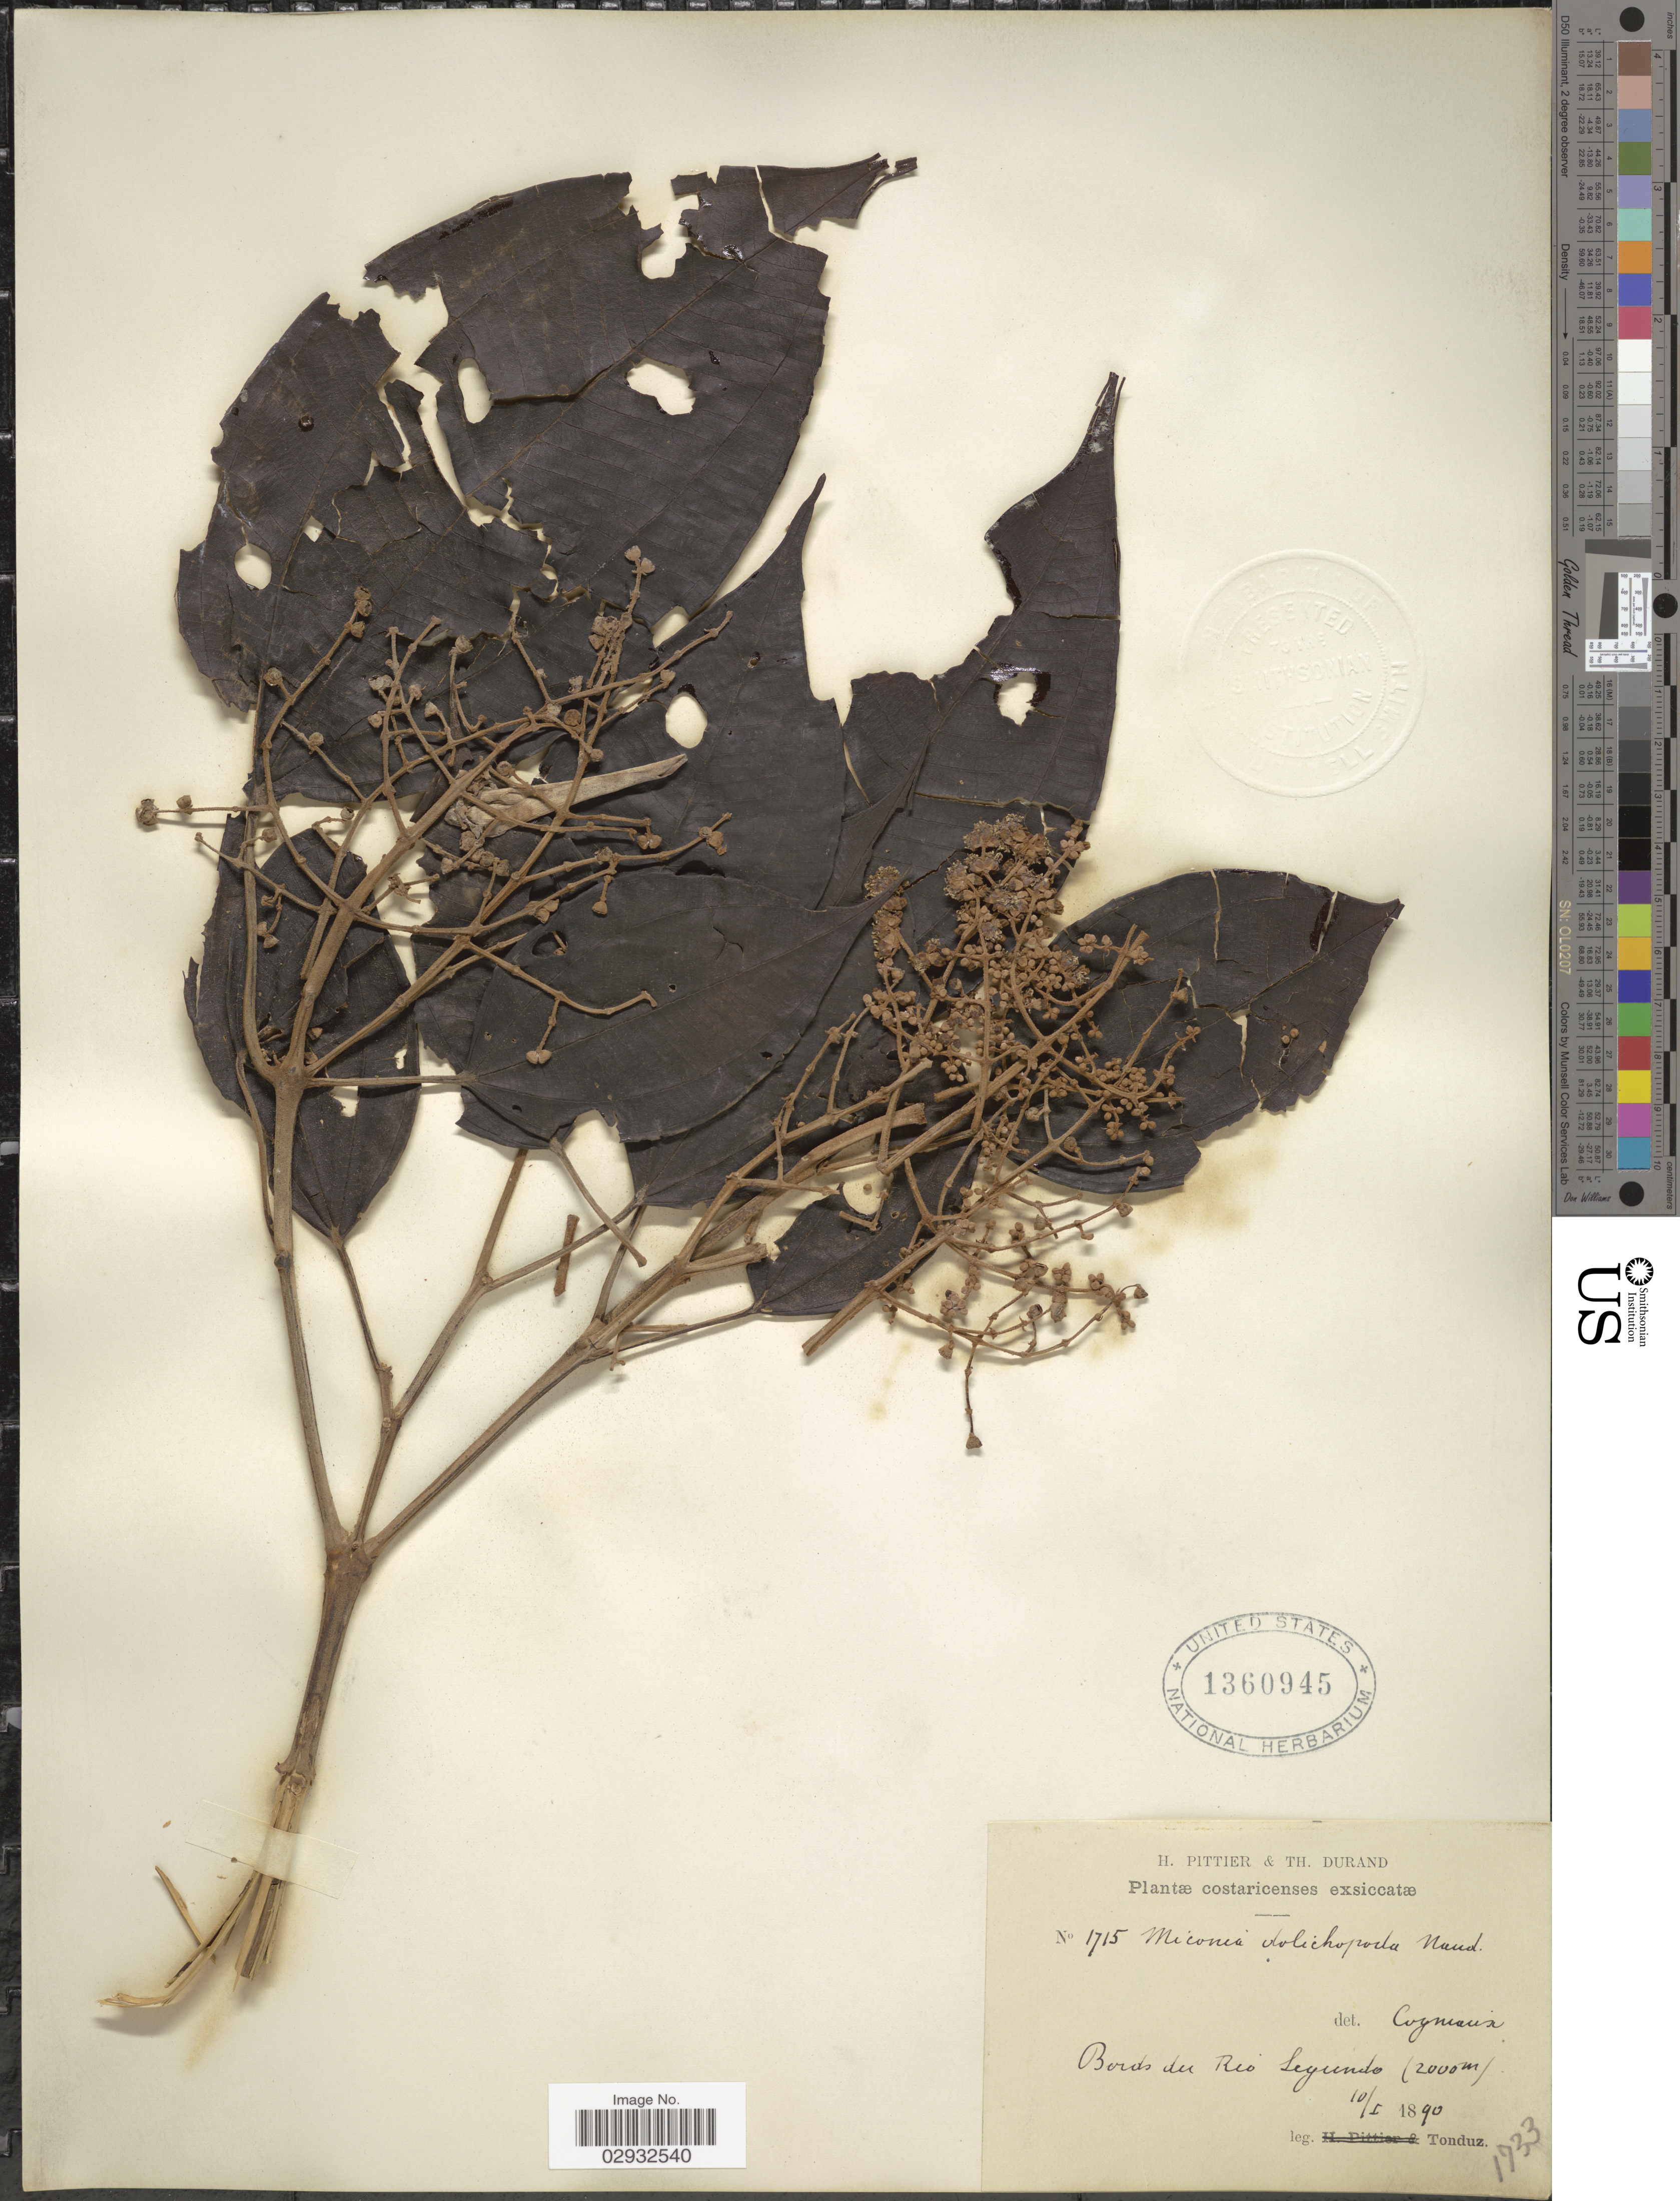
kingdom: Plantae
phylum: Tracheophyta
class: Magnoliopsida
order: Myrtales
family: Melastomataceae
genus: Miconia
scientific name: Miconia dolichopoda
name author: Naudin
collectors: Tonduz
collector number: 1715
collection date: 1890-01-10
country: Costa Rica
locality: Bords du Rio Segundo. Costaricenses.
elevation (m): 2000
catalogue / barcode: US 1360945